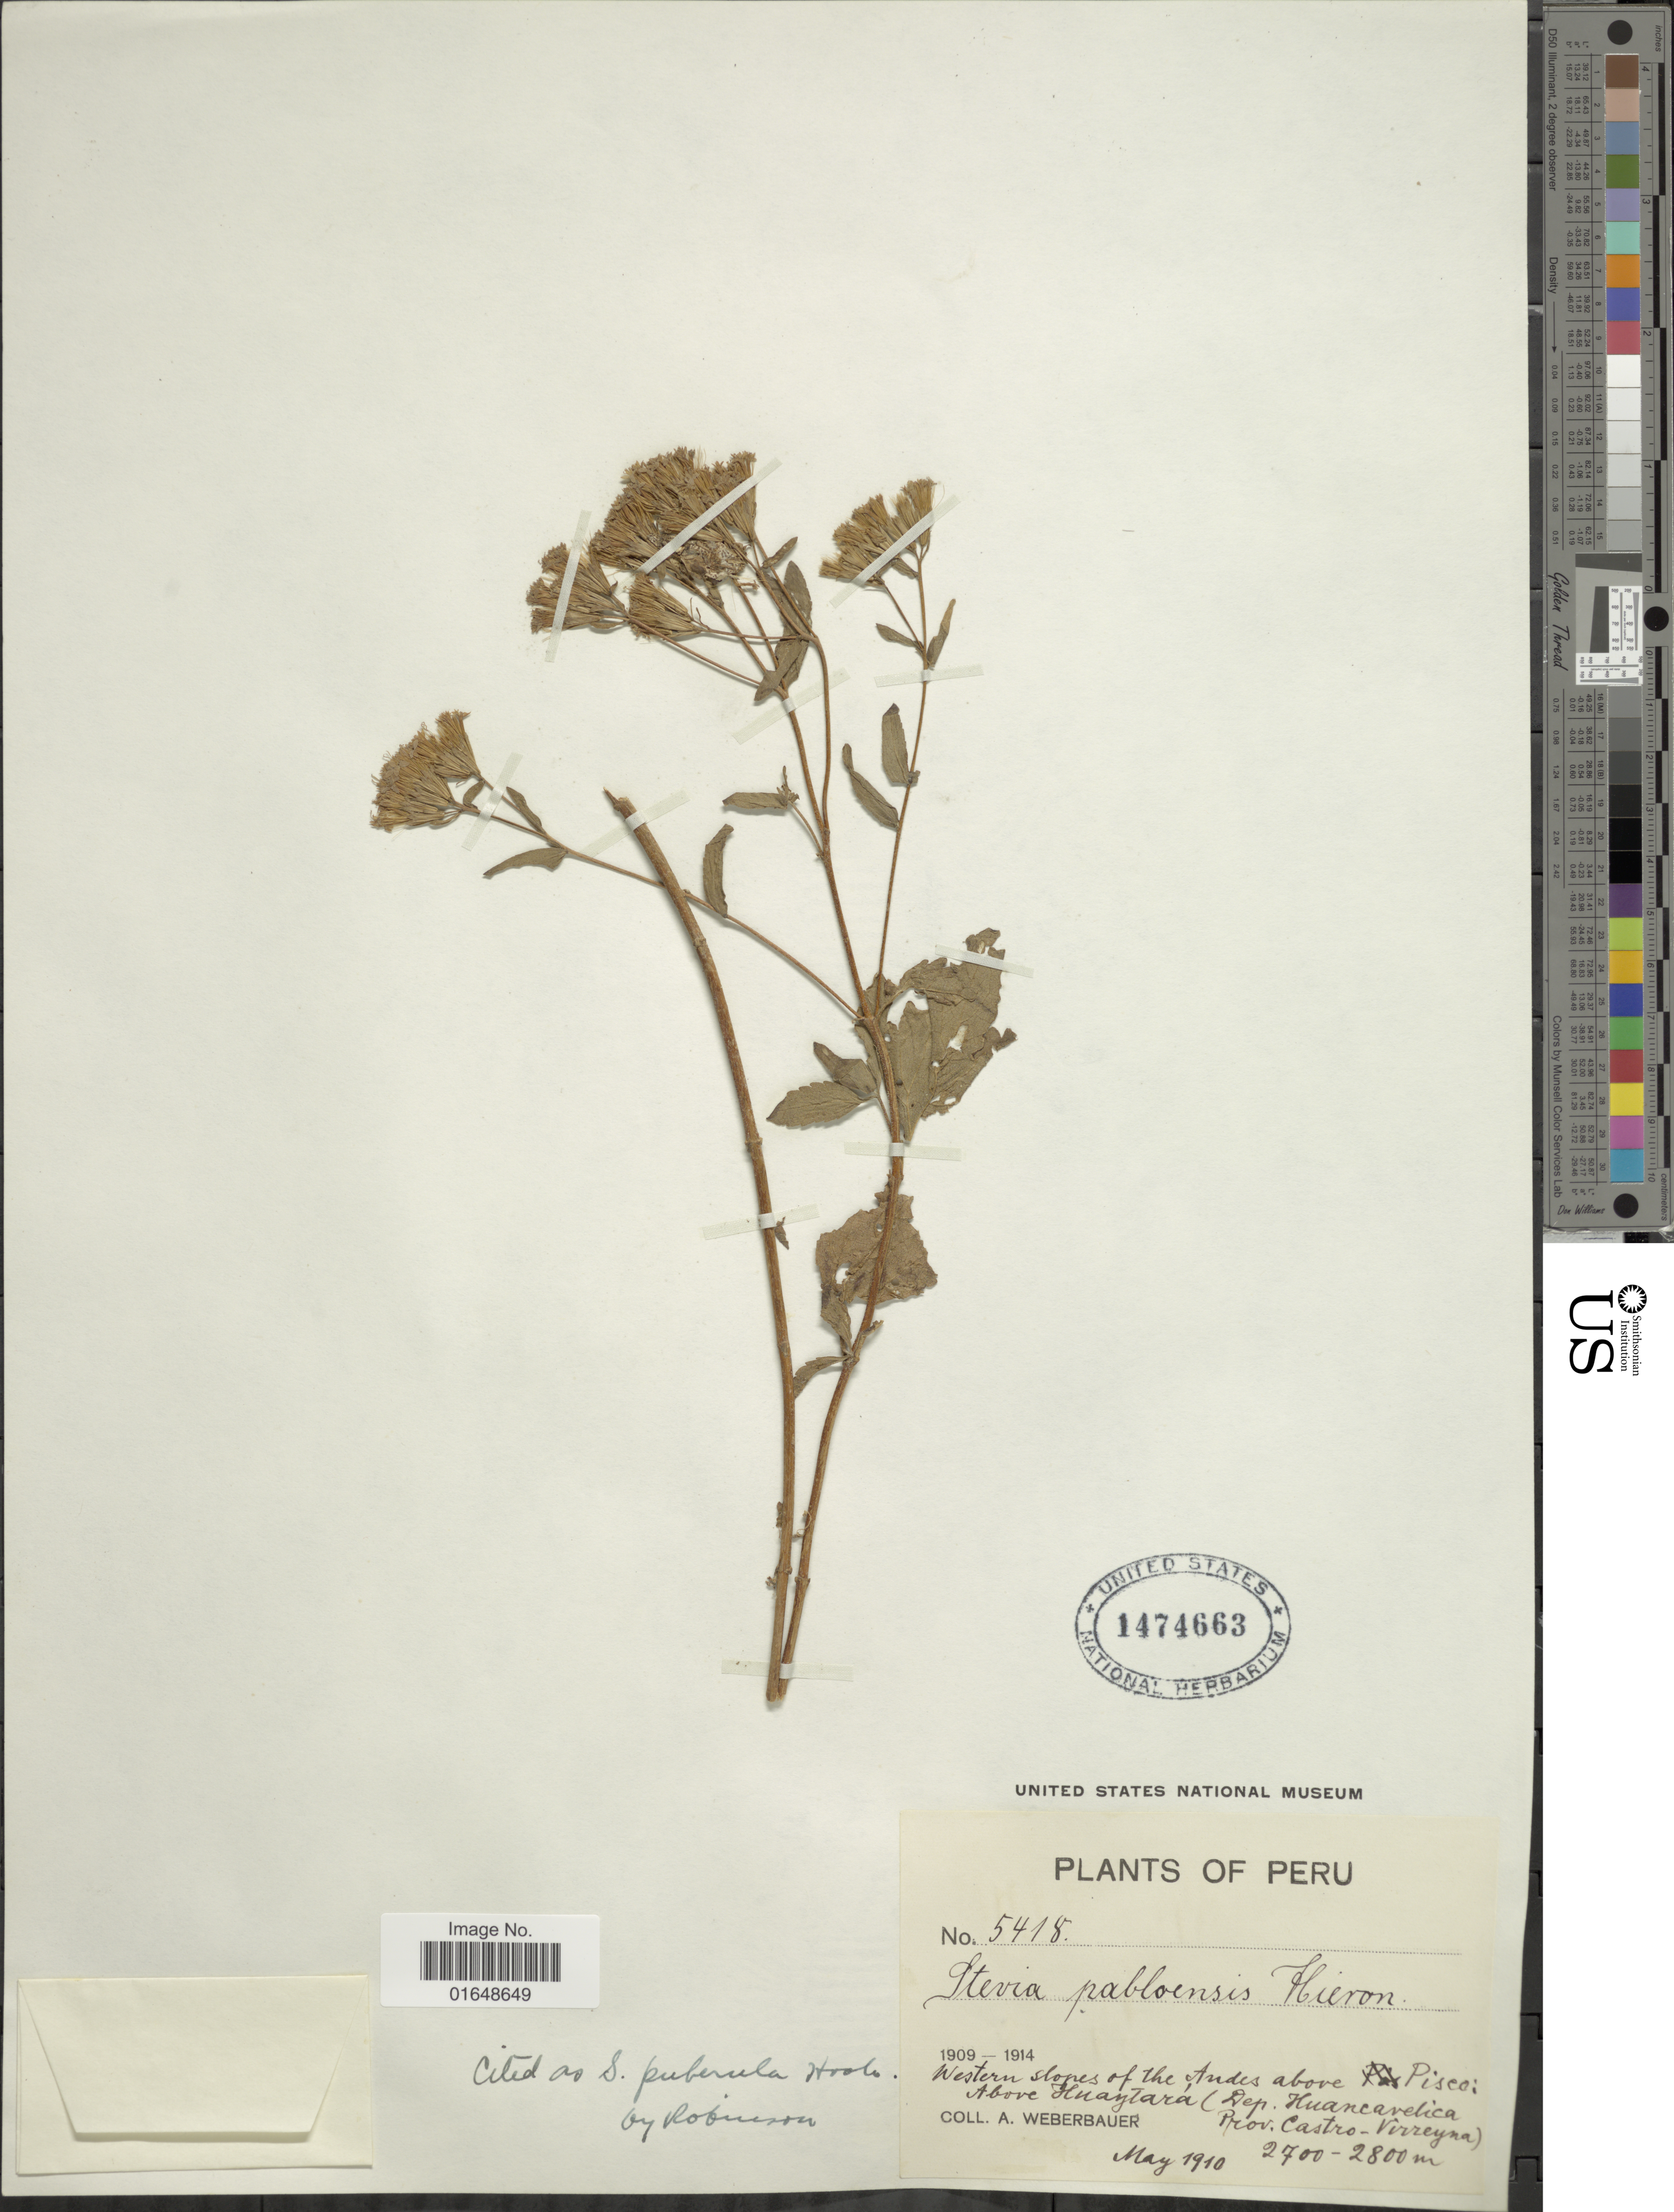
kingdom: Plantae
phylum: Tracheophyta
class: Magnoliopsida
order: Asterales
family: Asteraceae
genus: Stevia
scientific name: Stevia puberula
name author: Hook.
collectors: A. Weberbauer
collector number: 5418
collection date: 1910-05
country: Peru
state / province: Huancavelica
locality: Western slopes of the Andes above Pisco: Above Huaytara (Dep. Huancavelica, Prov. Castro-Virreyna)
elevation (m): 2700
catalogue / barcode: US 1474663